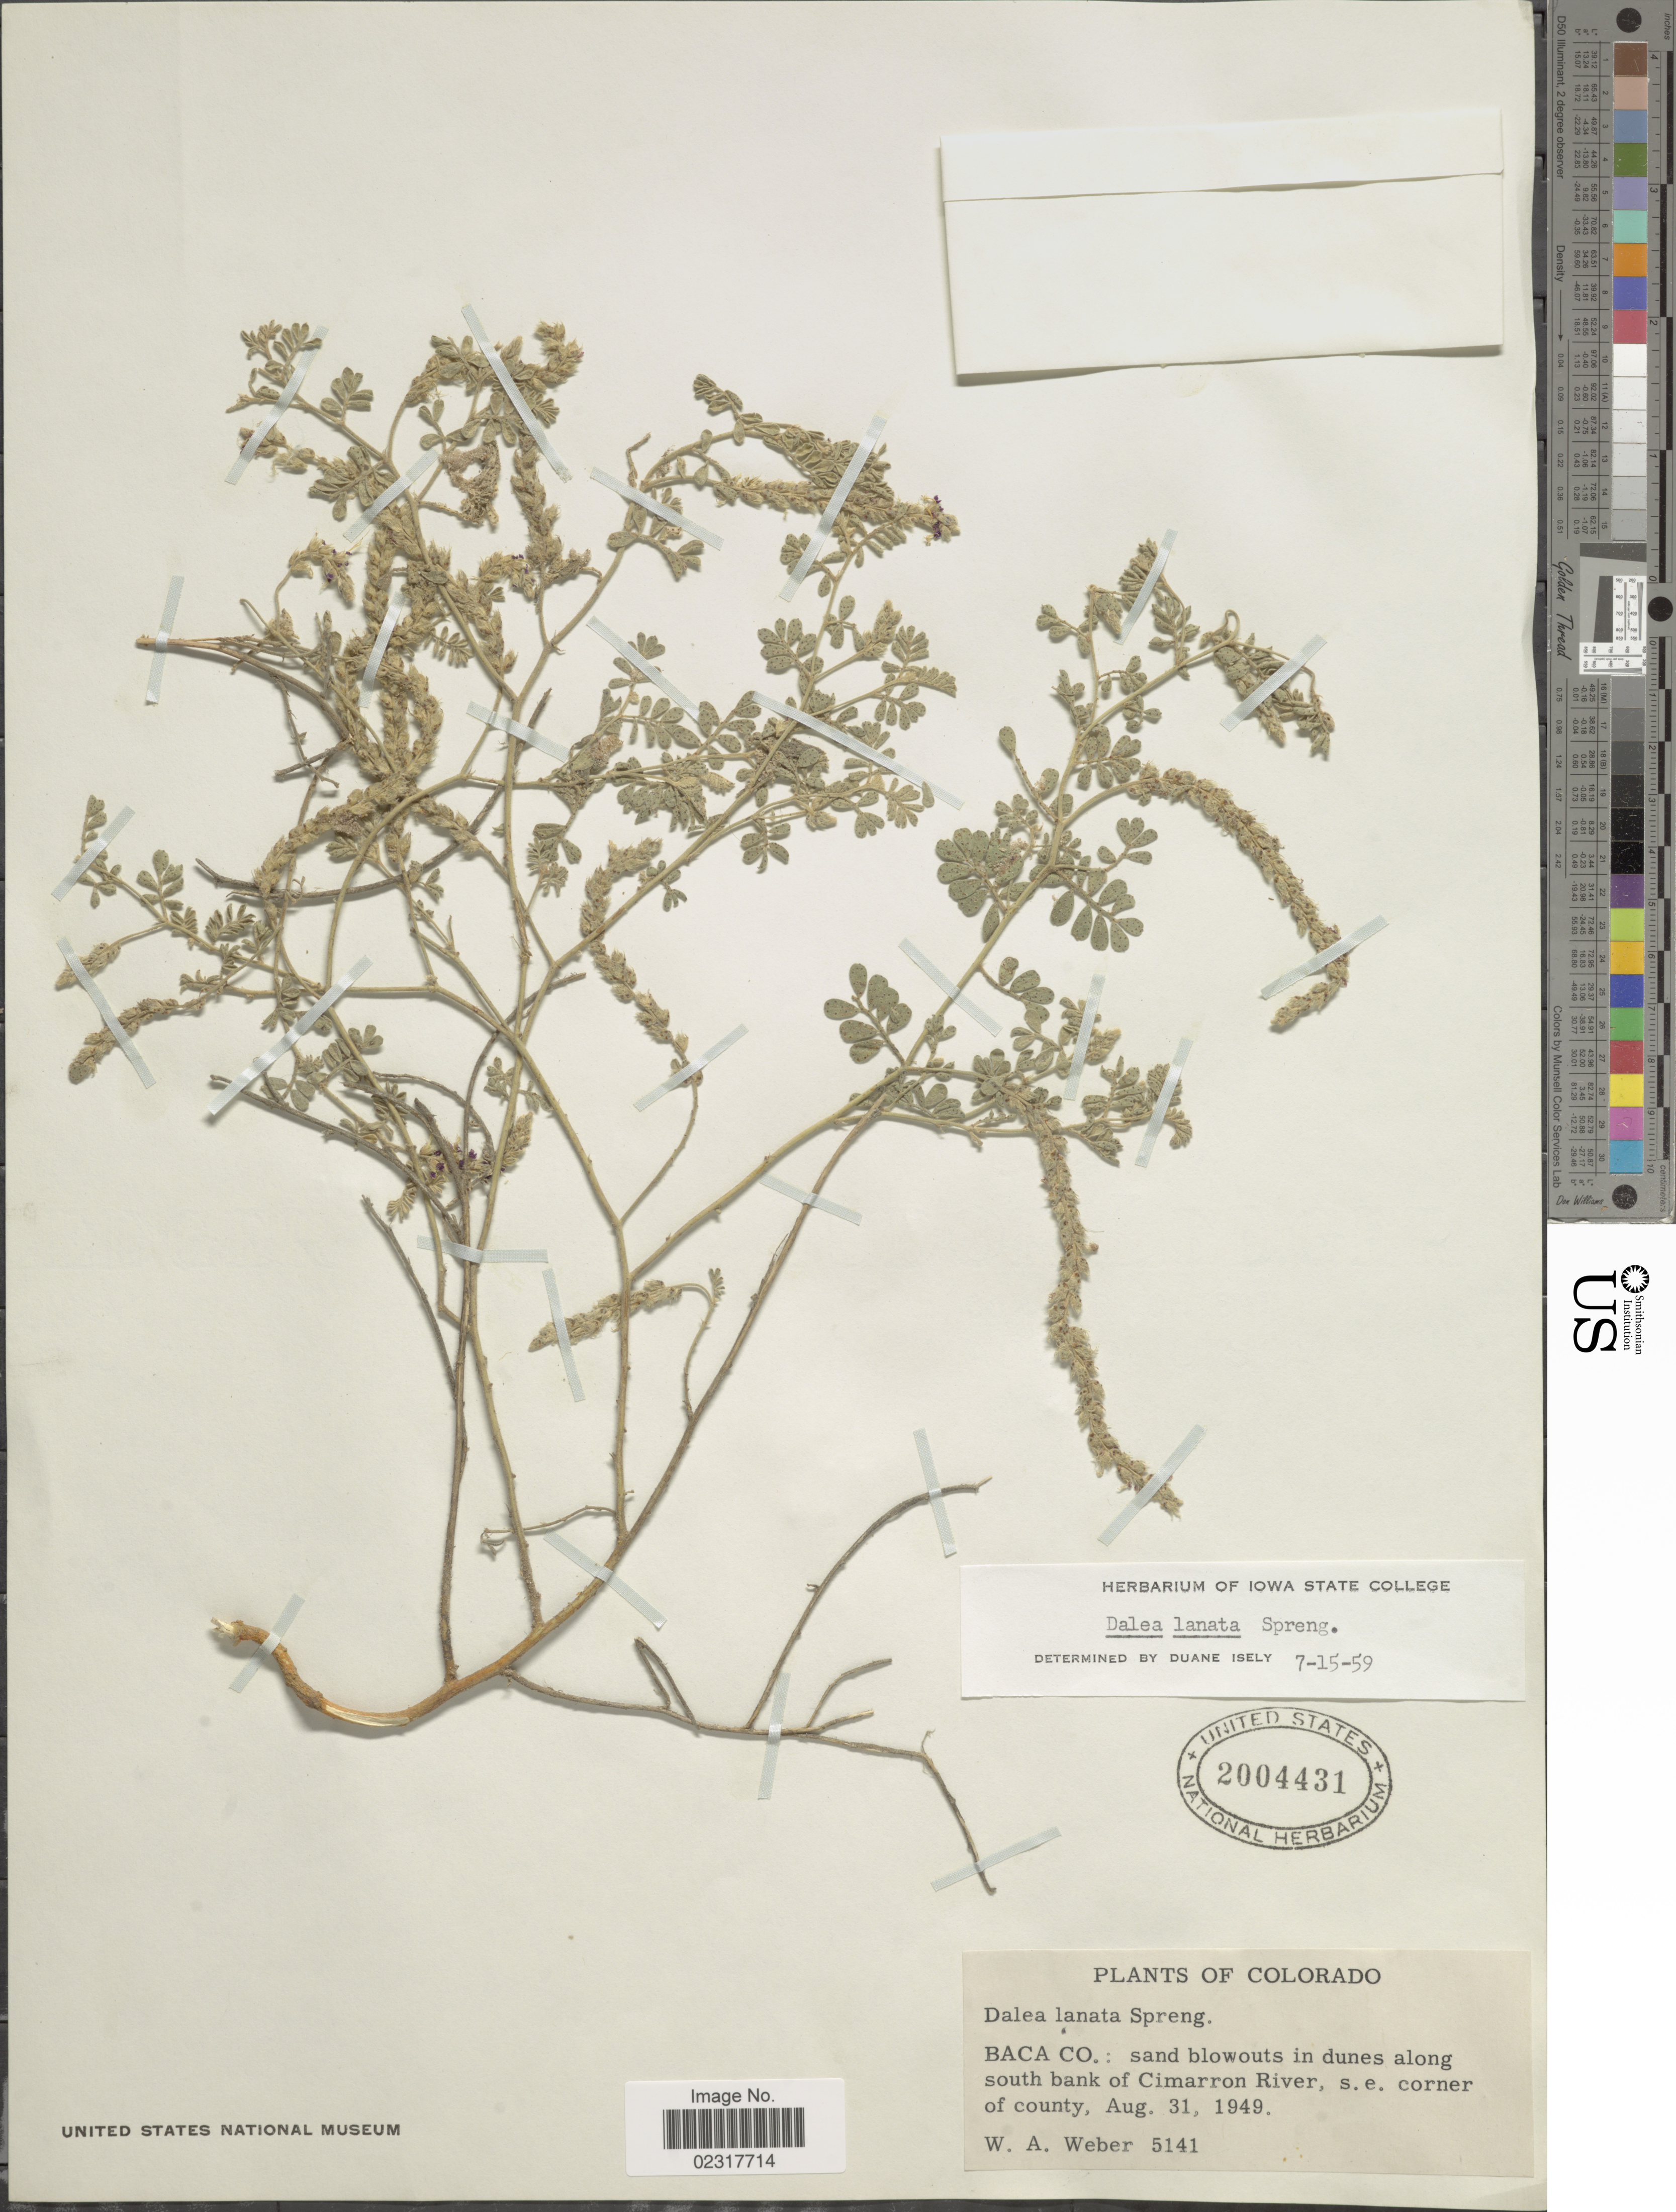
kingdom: Plantae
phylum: Tracheophyta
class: Magnoliopsida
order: Fabales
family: Fabaceae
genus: Dalea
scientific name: Dalea lanata var. terminalis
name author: (M.E. Jones) Barneby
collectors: W. A. Weber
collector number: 5141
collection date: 1949-08-31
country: United States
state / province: Colorado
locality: Baca Co., along south bank of Cimarron River, s.e. corner of county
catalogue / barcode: US 2004431